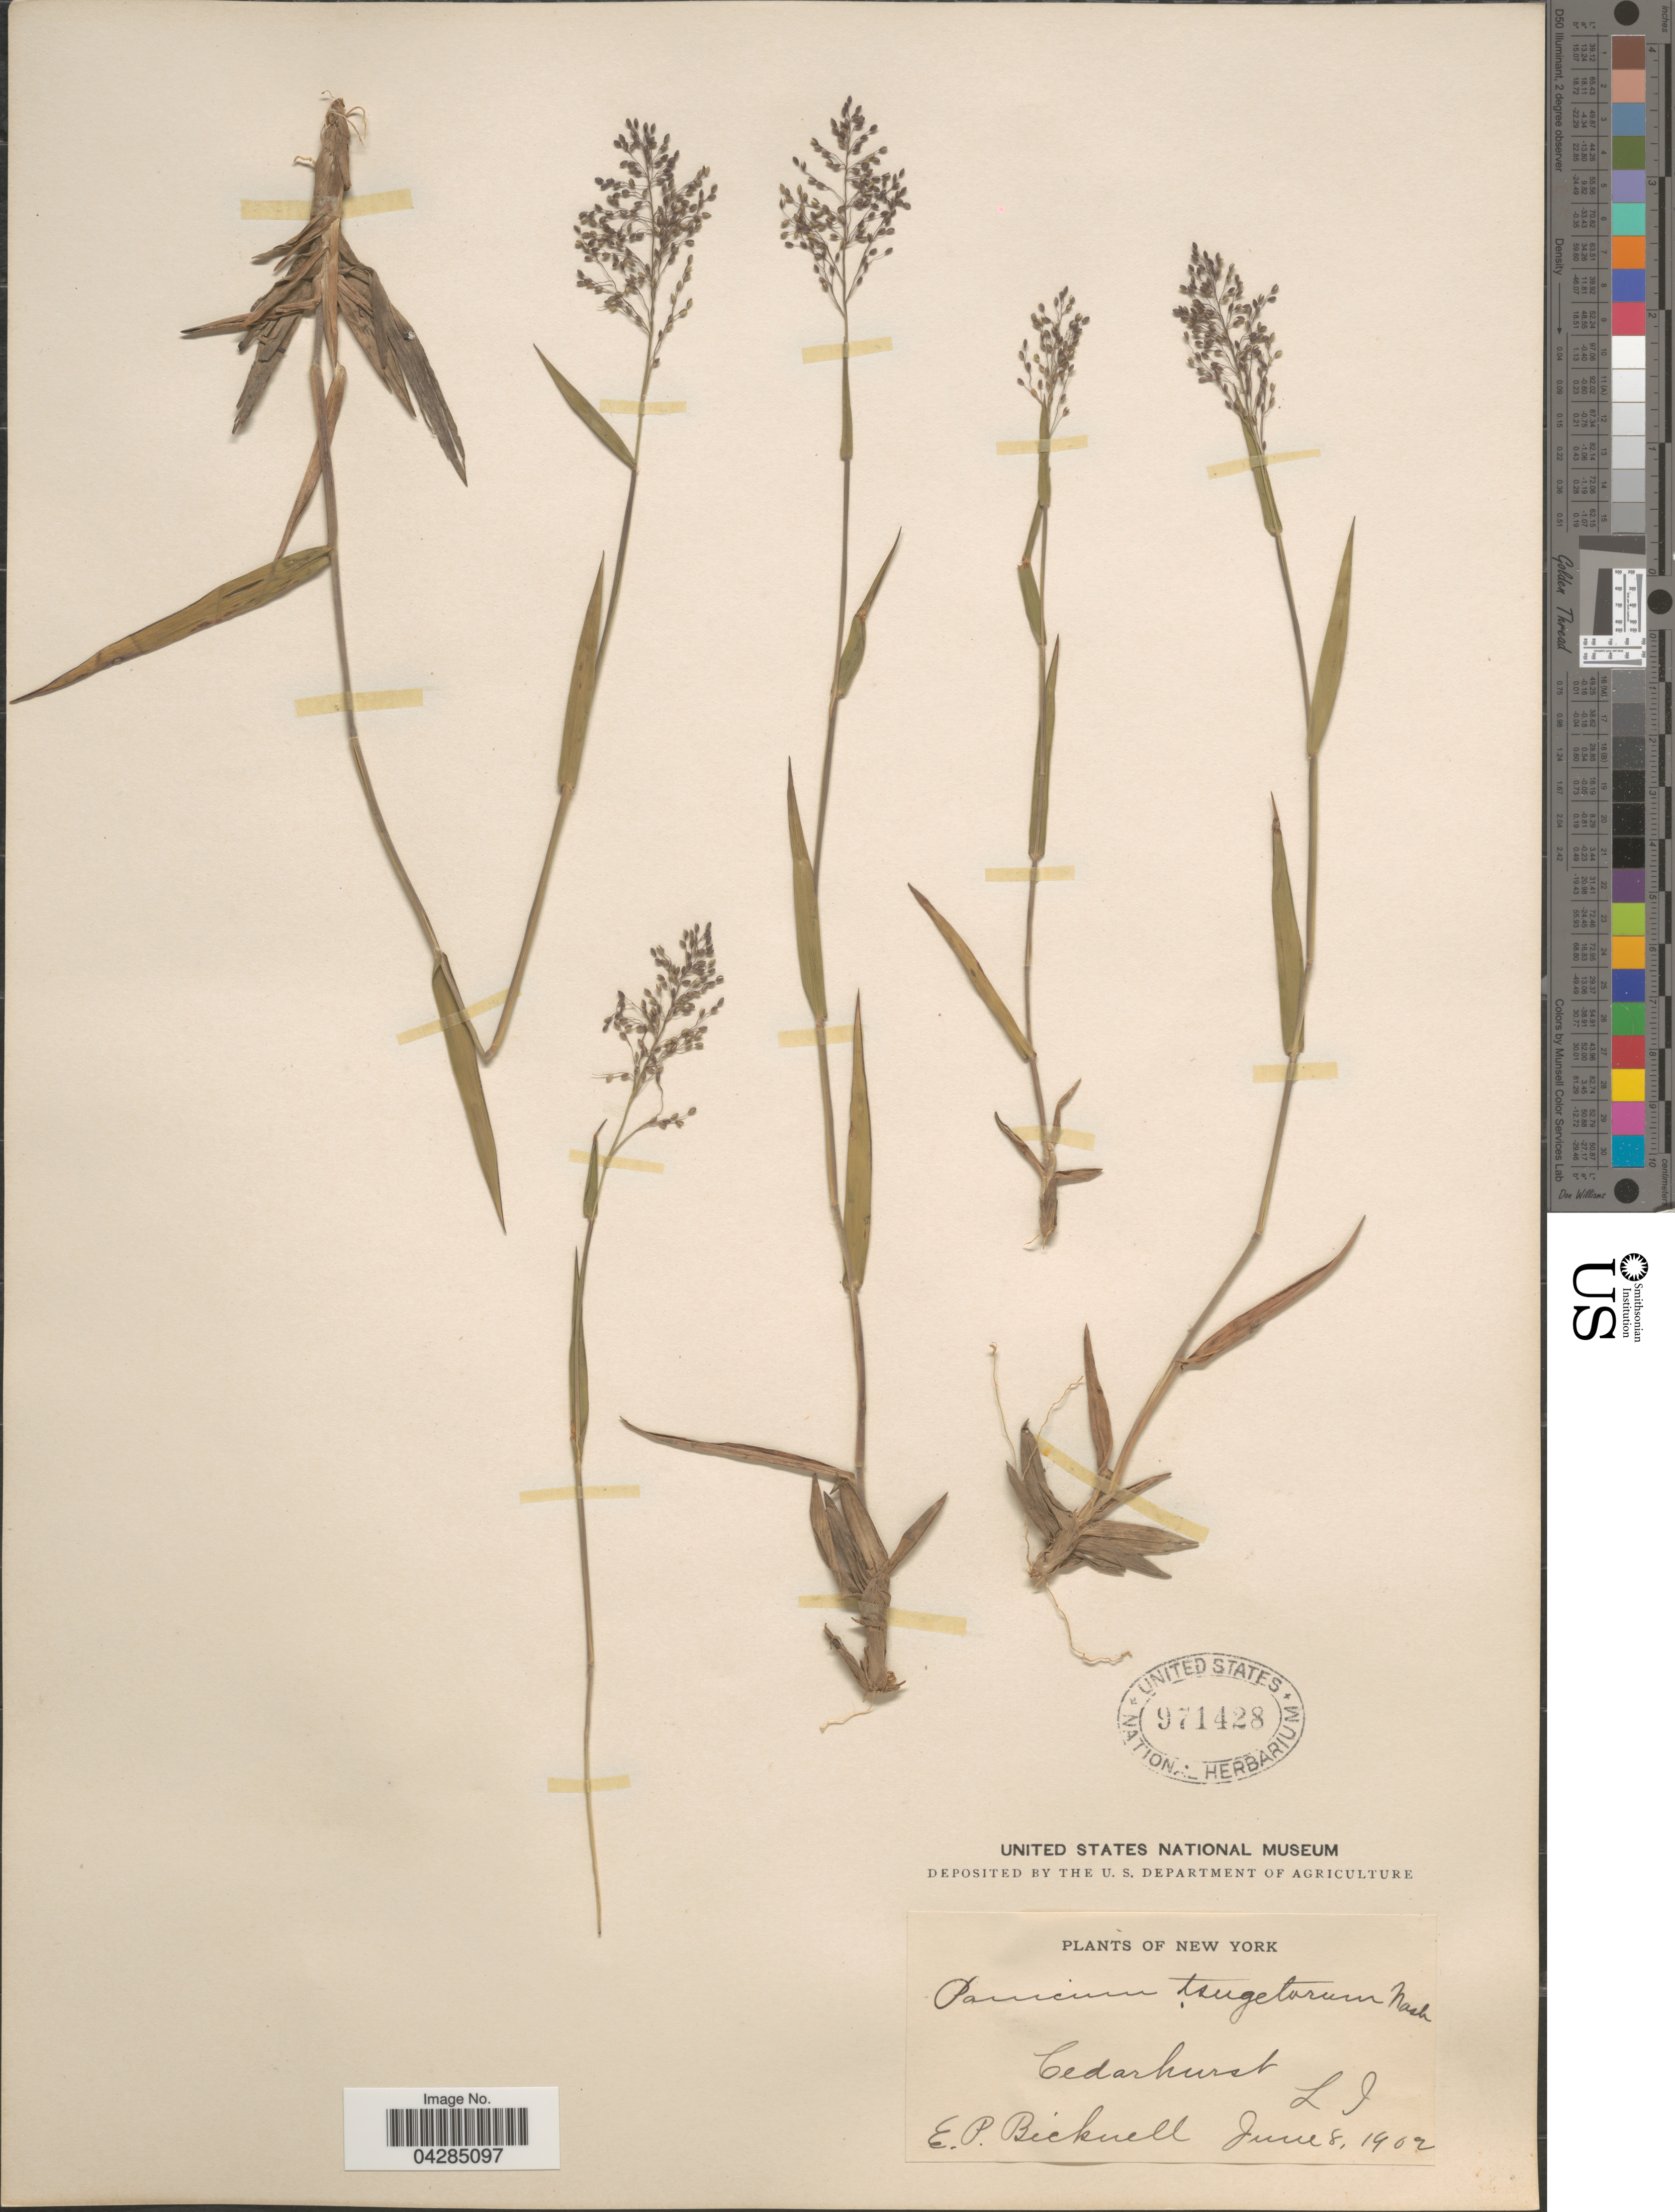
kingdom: Plantae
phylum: Tracheophyta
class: Liliopsida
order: Poales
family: Poaceae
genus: Dichanthelium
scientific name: Dichanthelium portoricense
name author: (Desv. ex Ham.) B.F. Hansen & Wunderlin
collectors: E. P. Bicknell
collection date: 1902-06-08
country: United States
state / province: New York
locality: Cedarhurst L. I.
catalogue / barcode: US 971428